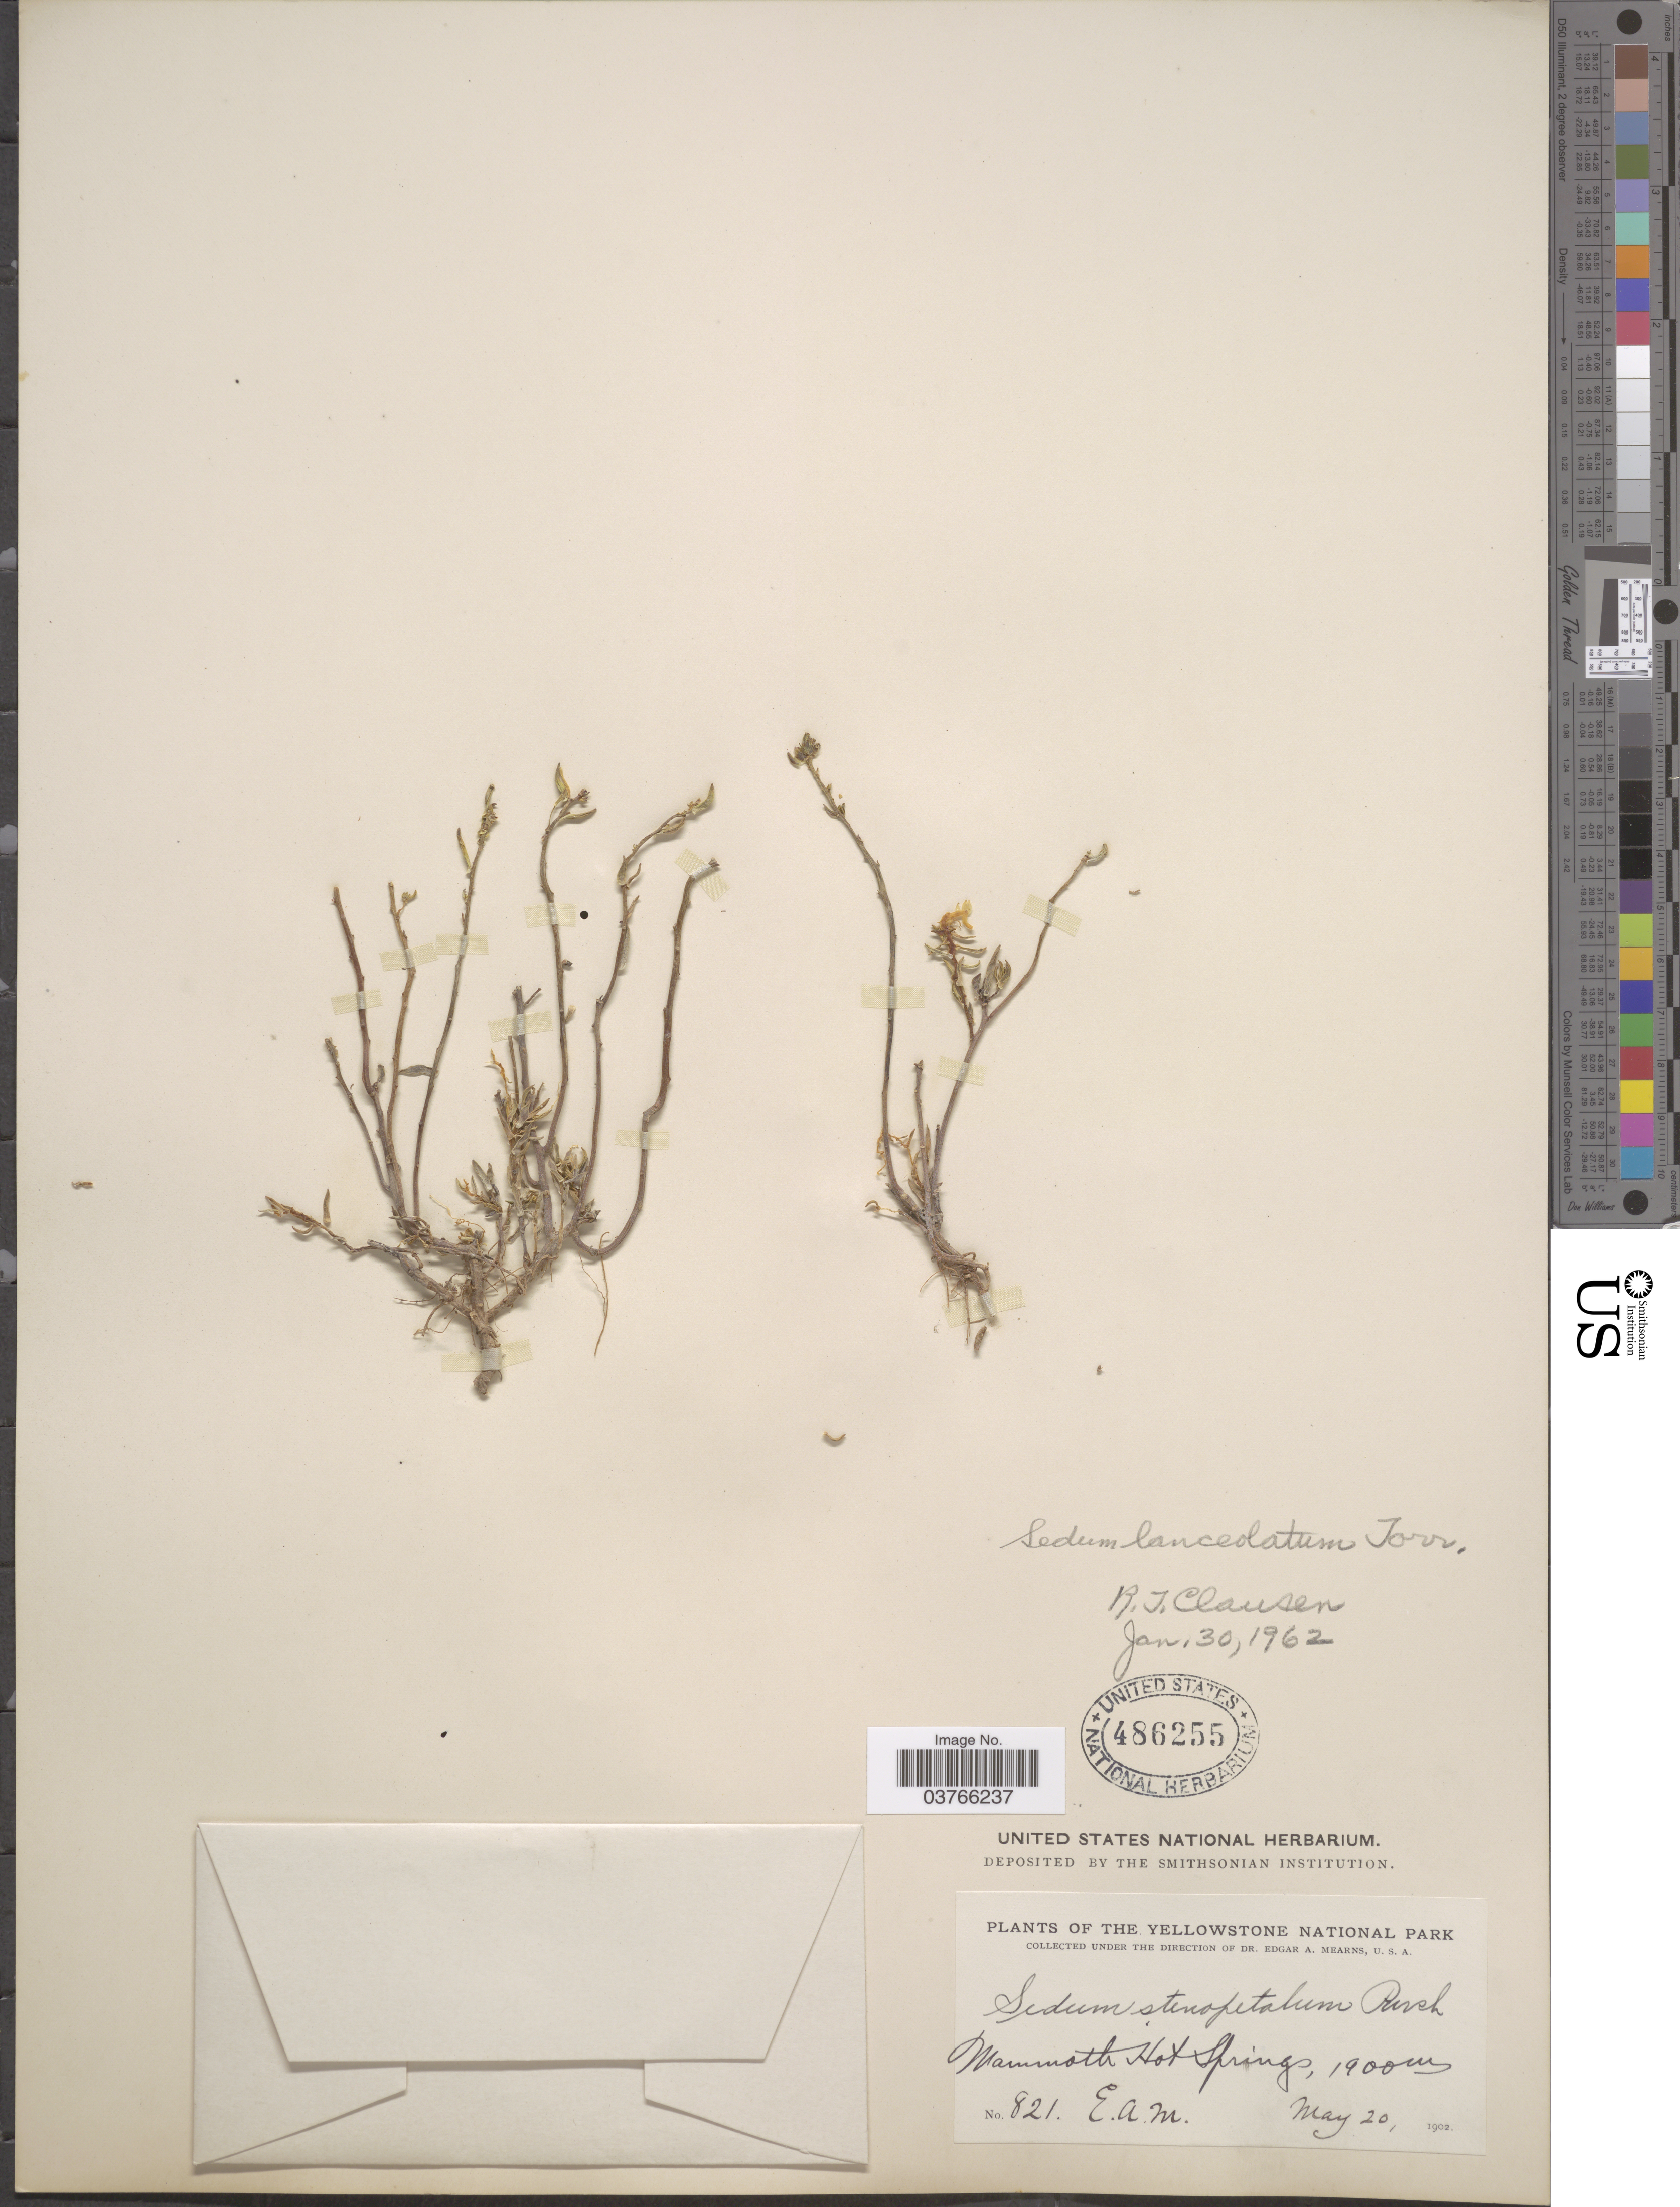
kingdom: Plantae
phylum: Tracheophyta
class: Magnoliopsida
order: Saxifragales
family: Crassulaceae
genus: Sedum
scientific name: Sedum lanceolatum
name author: Torr.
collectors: E. A. Mearns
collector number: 821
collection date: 1902-05-20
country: United States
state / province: Wyoming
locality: The Yellowstone National Park. Mammoth Hot Springs.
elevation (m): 1900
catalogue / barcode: US 486255